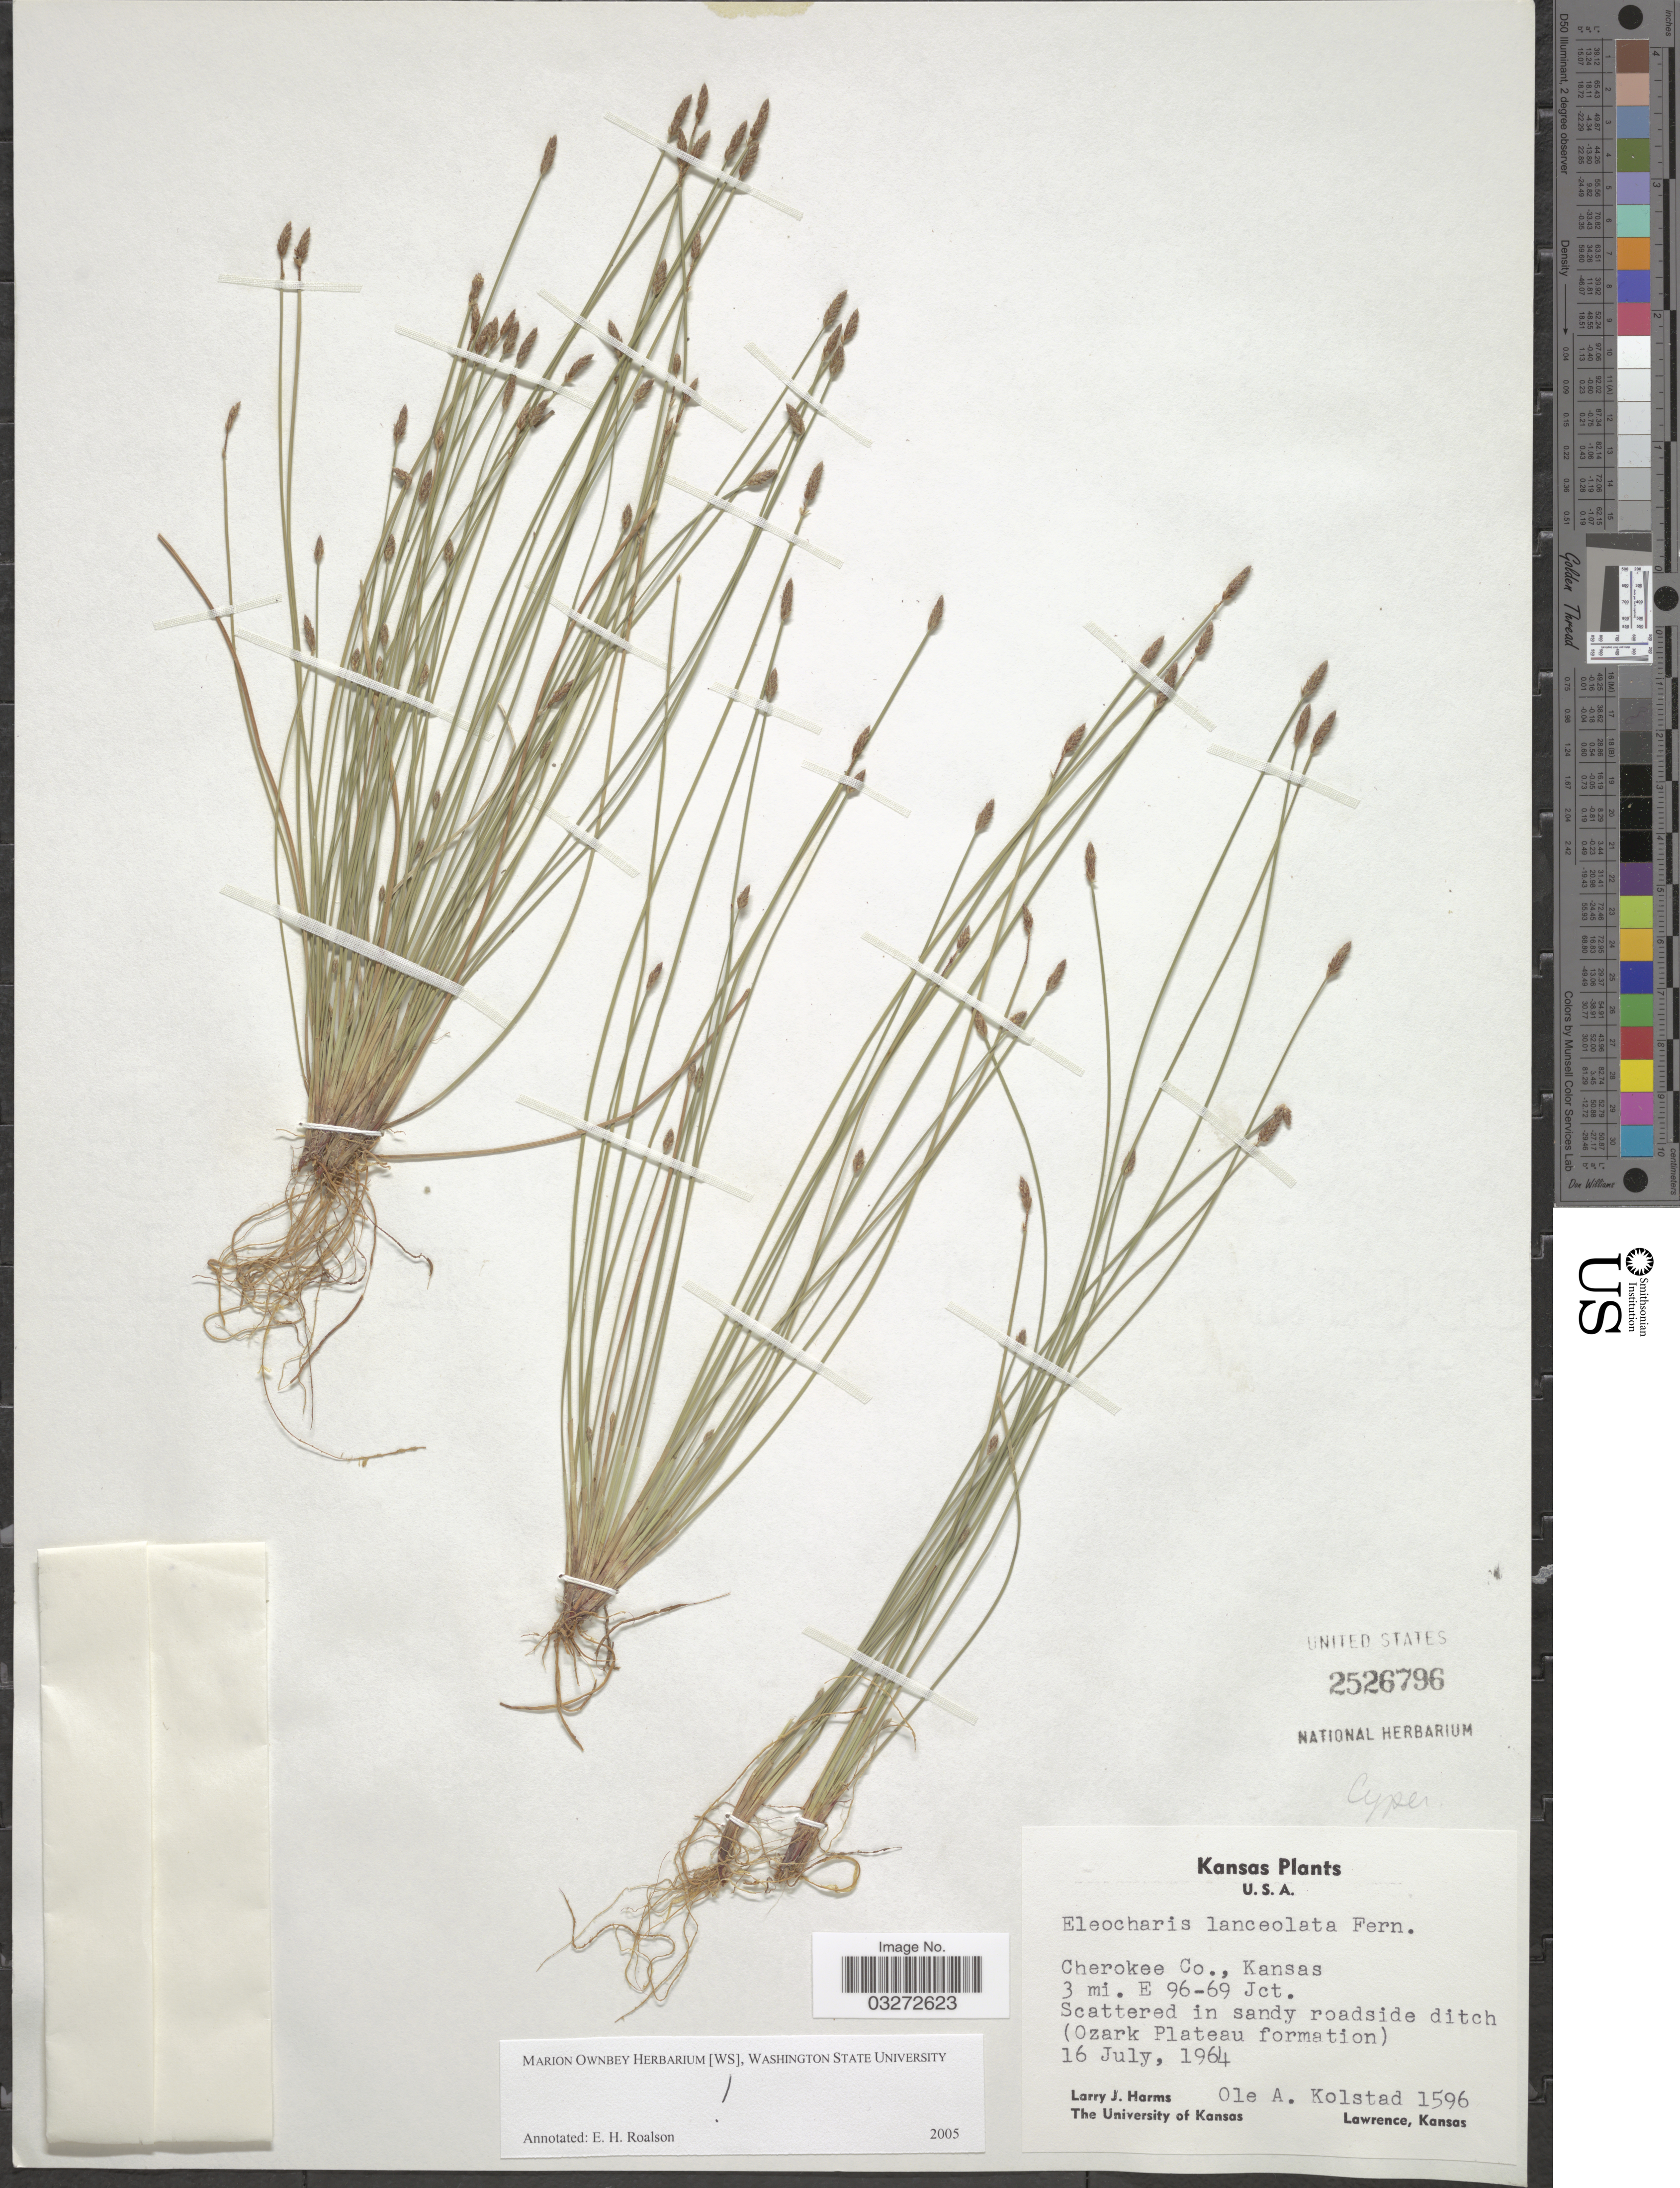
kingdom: Plantae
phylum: Tracheophyta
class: Liliopsida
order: Poales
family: Cyperaceae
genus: Eleocharis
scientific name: Eleocharis lanceolata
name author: Fernald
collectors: O. Kolstad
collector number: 1596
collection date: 1964-07-16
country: United States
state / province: Kansas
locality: Cherokee Co., Kansas. 3 mi. E 96-69 Jct. Scattered in sandy roadside ditch (Ozark Plateau formation).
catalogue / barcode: US 2526796